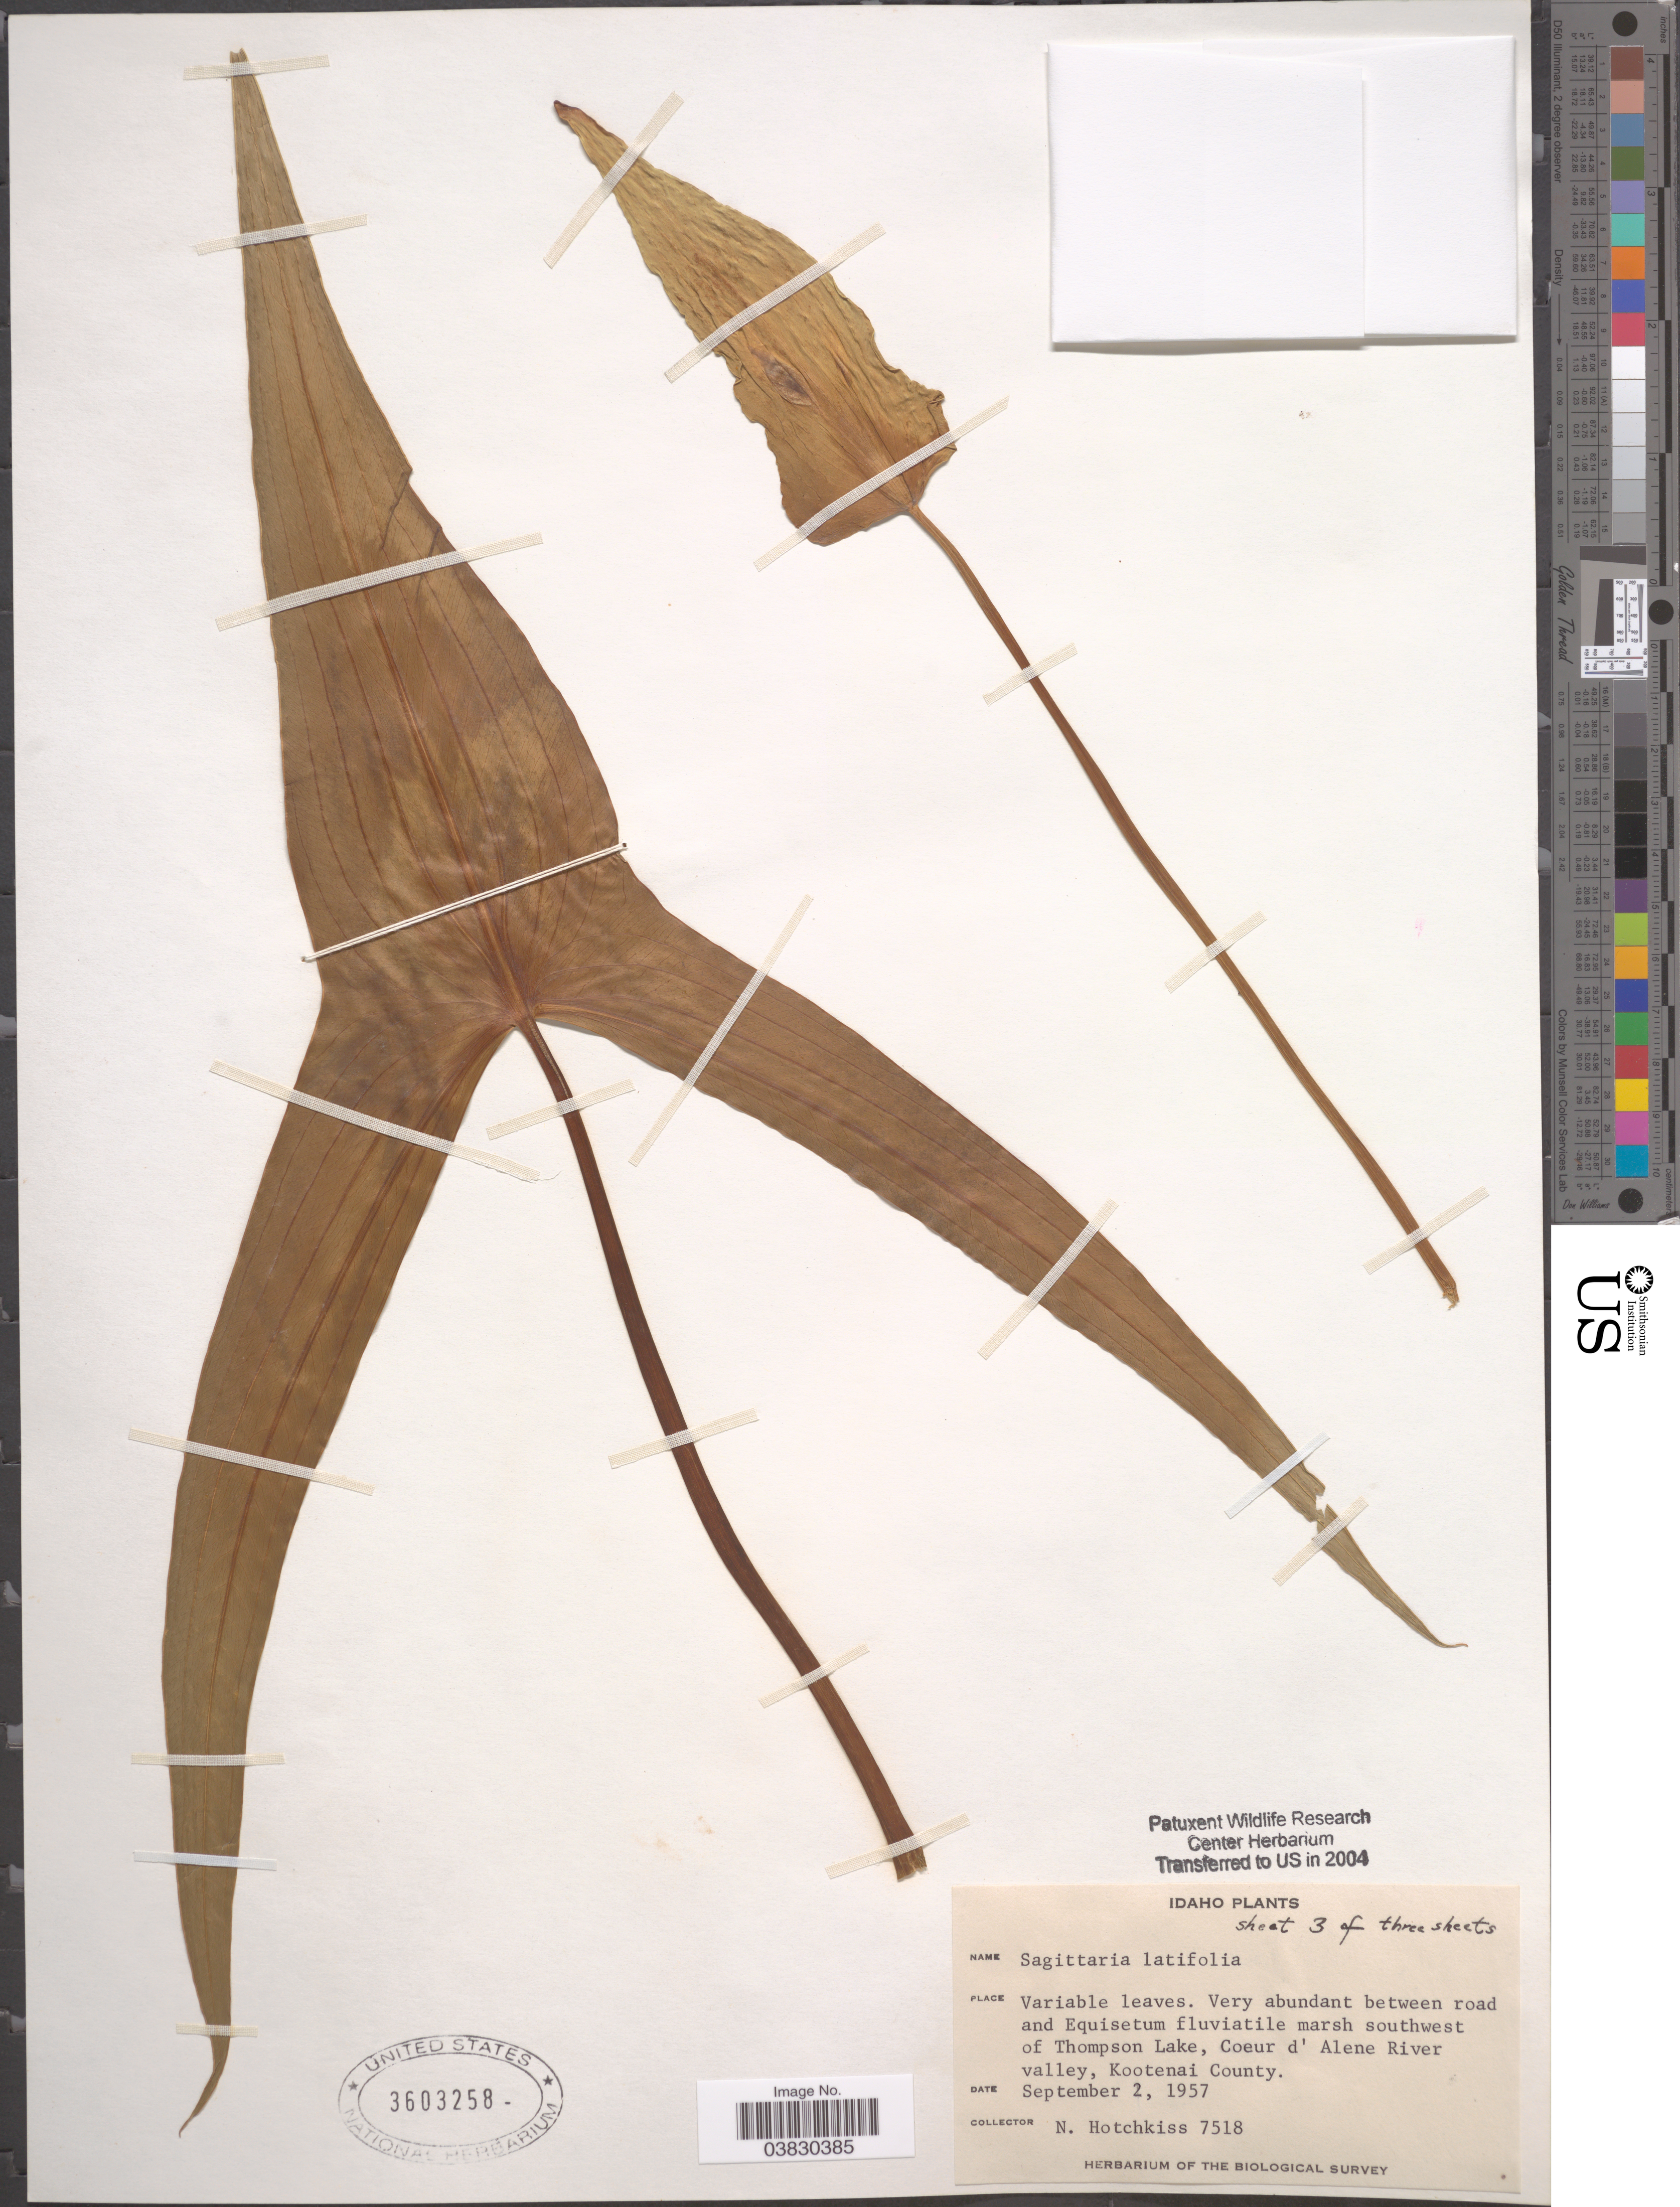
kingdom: Plantae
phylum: Tracheophyta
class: Liliopsida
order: Alismatales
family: Alismataceae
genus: Sagittaria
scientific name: Sagittaria latifolia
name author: Willd.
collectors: N. Hotchkiss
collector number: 7518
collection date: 1957-09-02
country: United States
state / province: Idaho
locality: Southwest of Thompson Lake, Coeur d'Alene River valley, Kootenai County.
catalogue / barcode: US 3603258